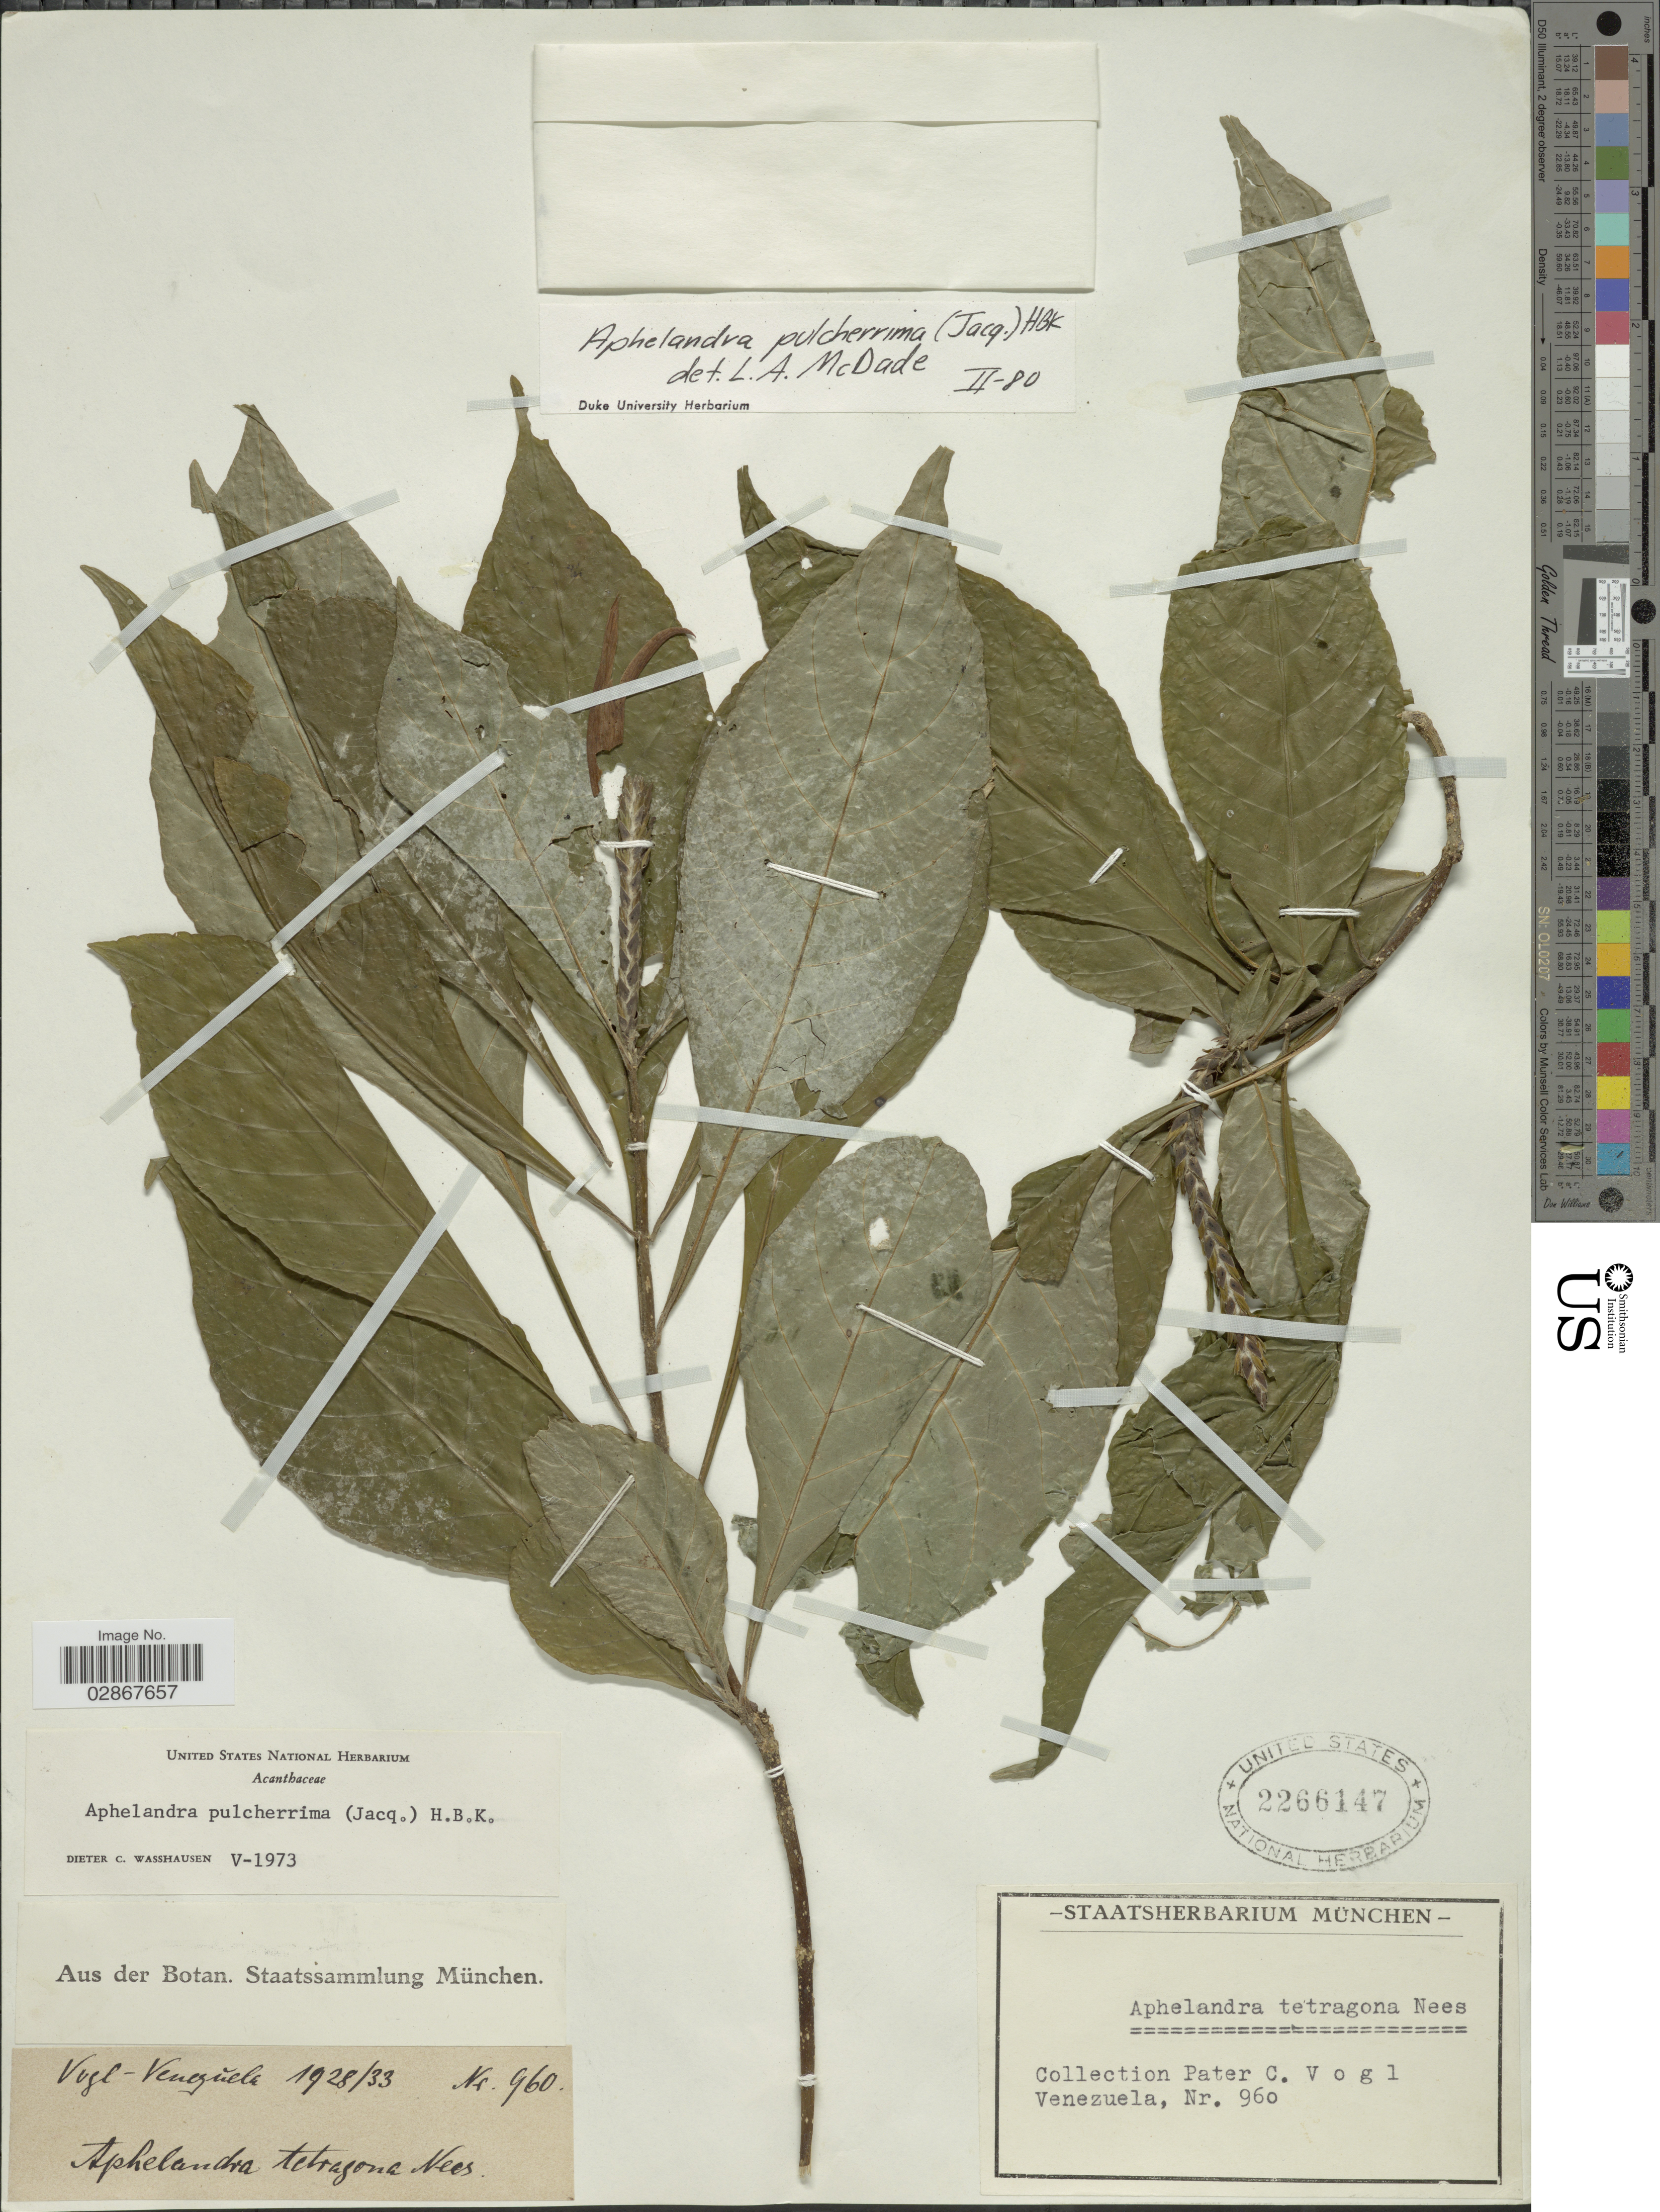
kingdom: Plantae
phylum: Tracheophyta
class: Magnoliopsida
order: Lamiales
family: Acanthaceae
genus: Aphelandra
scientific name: Aphelandra pulcherrima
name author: (Jacq.) Kunth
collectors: P. C. Vogl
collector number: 960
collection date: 1928/1933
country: Venezuela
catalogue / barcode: US 2266147